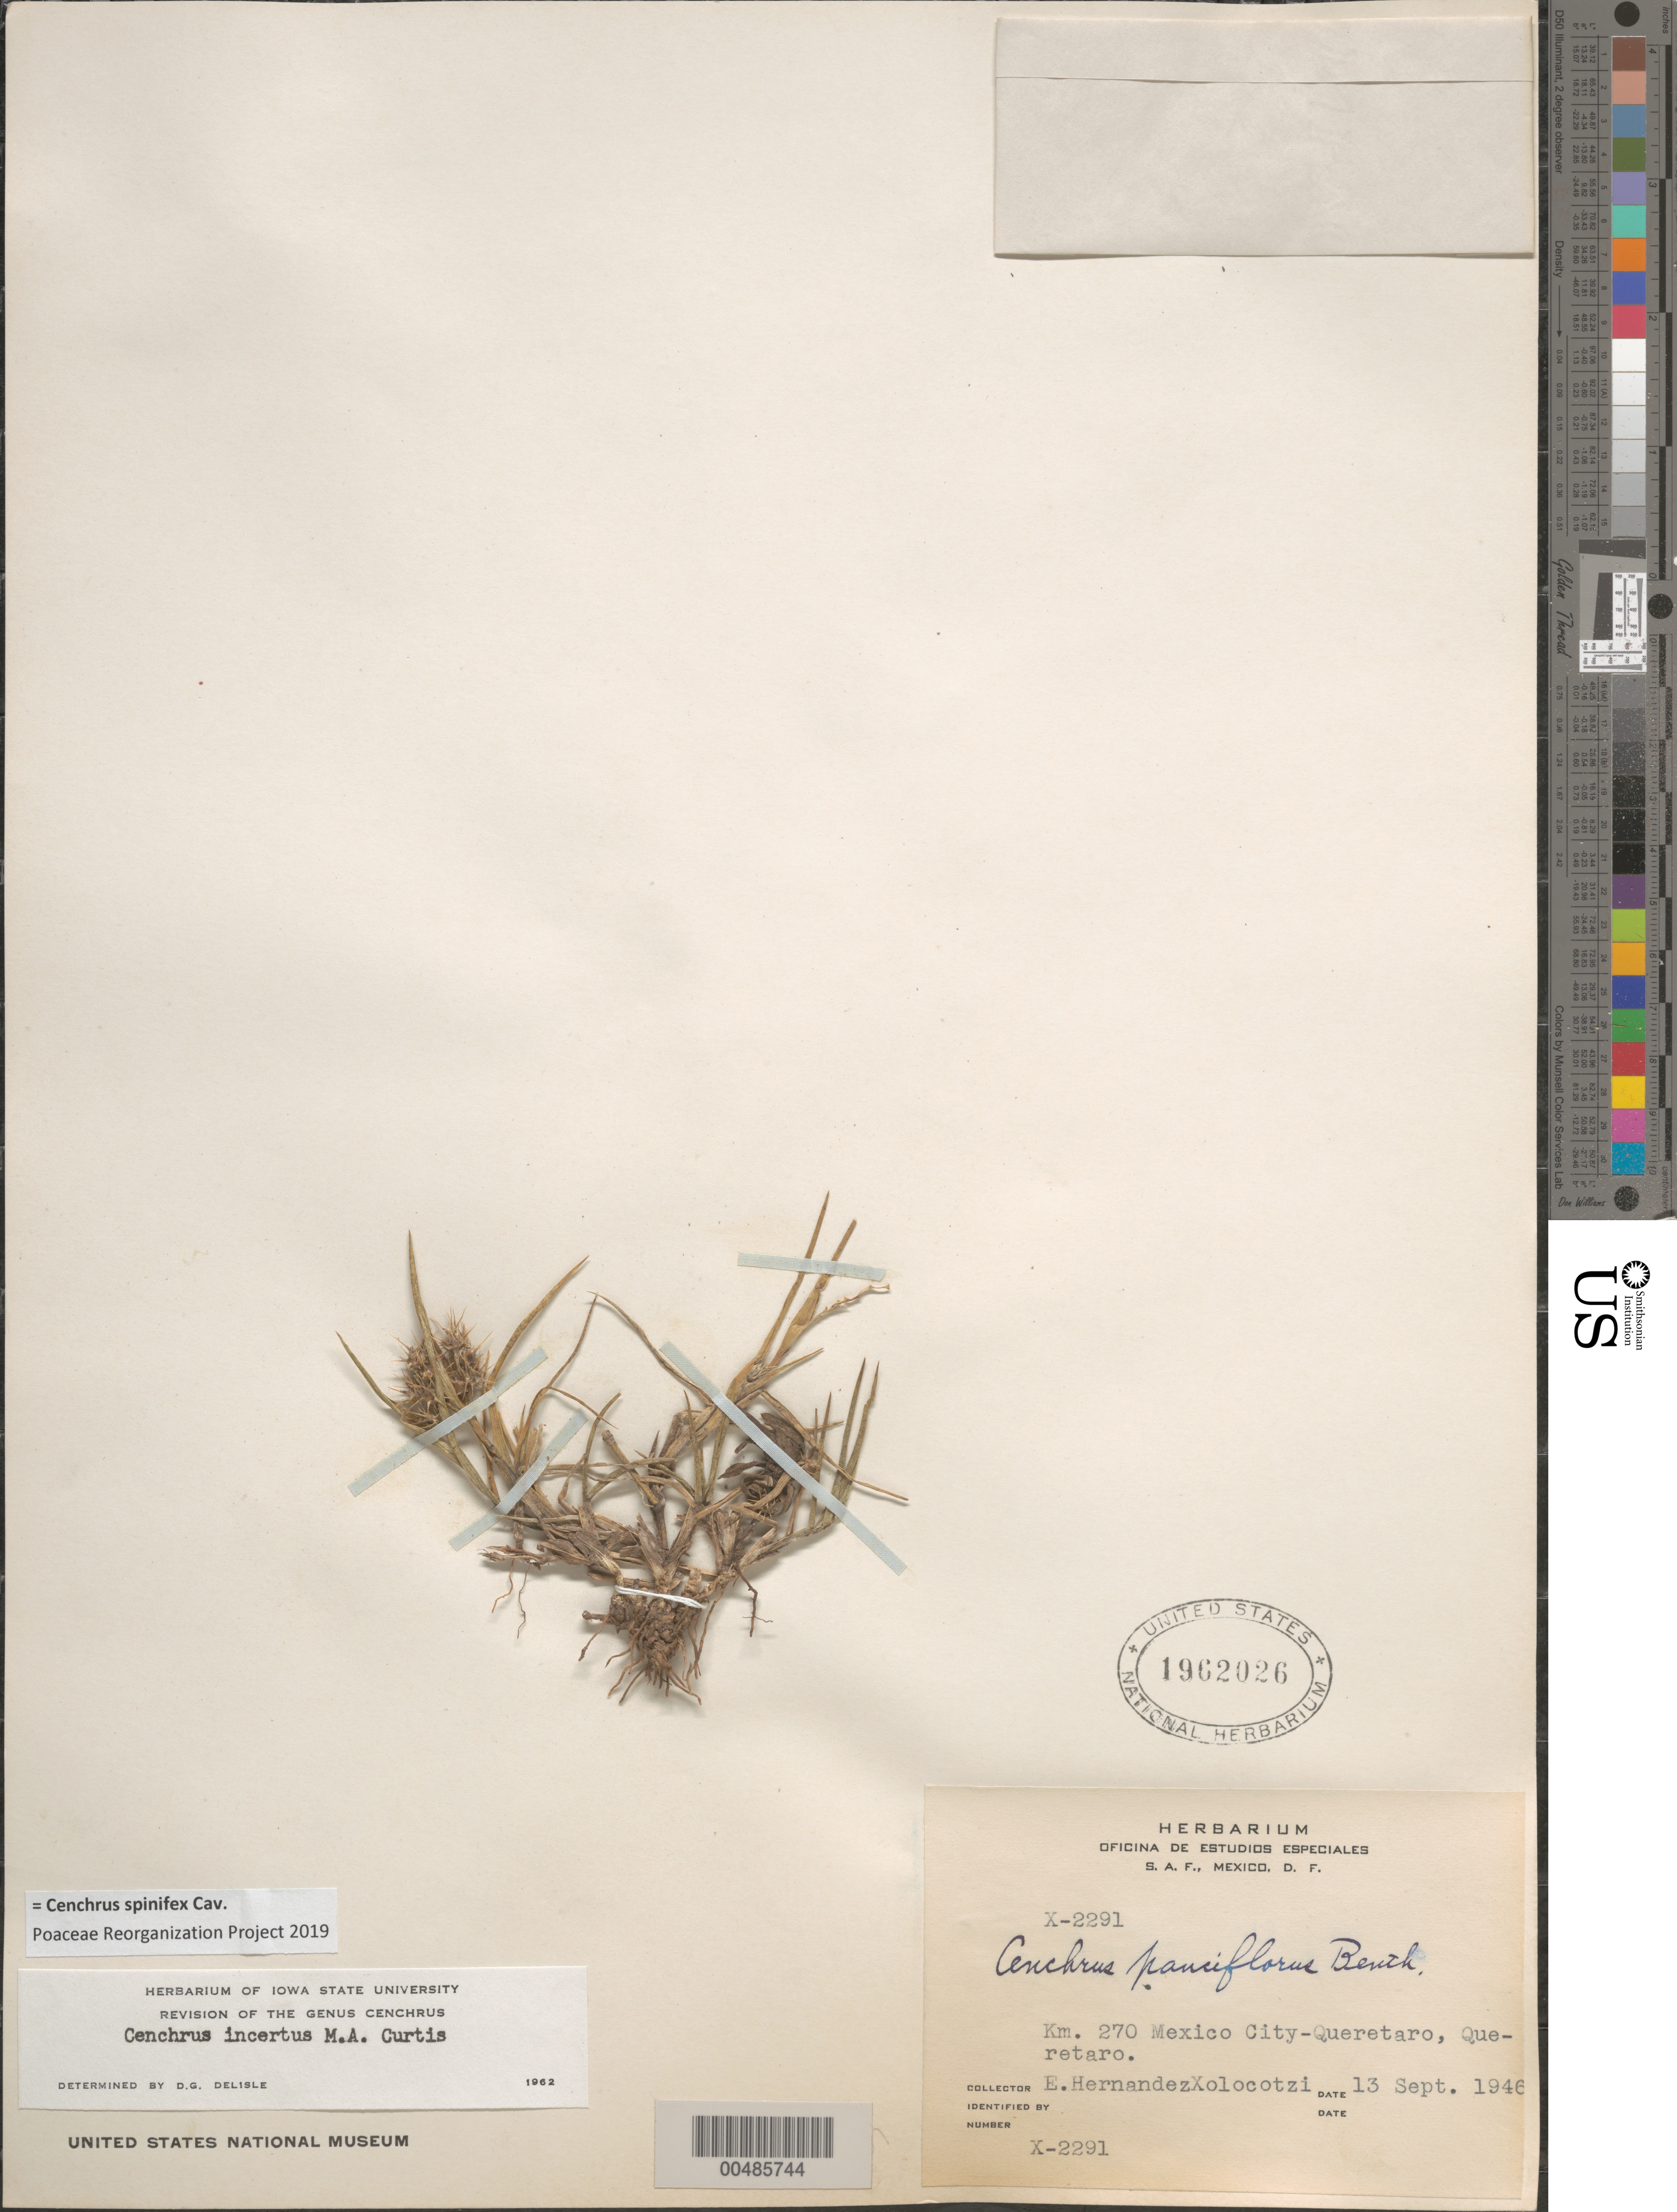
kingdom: Plantae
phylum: Tracheophyta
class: Liliopsida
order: Poales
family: Poaceae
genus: Cenchrus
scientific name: Cenchrus spinifex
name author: Cav.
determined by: Poaceae Reorganization Project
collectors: E. I. Hernández-X.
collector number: X-2291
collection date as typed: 13 Sep 1946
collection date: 1946-09-13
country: Mexico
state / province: Querétaro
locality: Km 270 Mexico City-Querétaro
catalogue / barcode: US 1962026